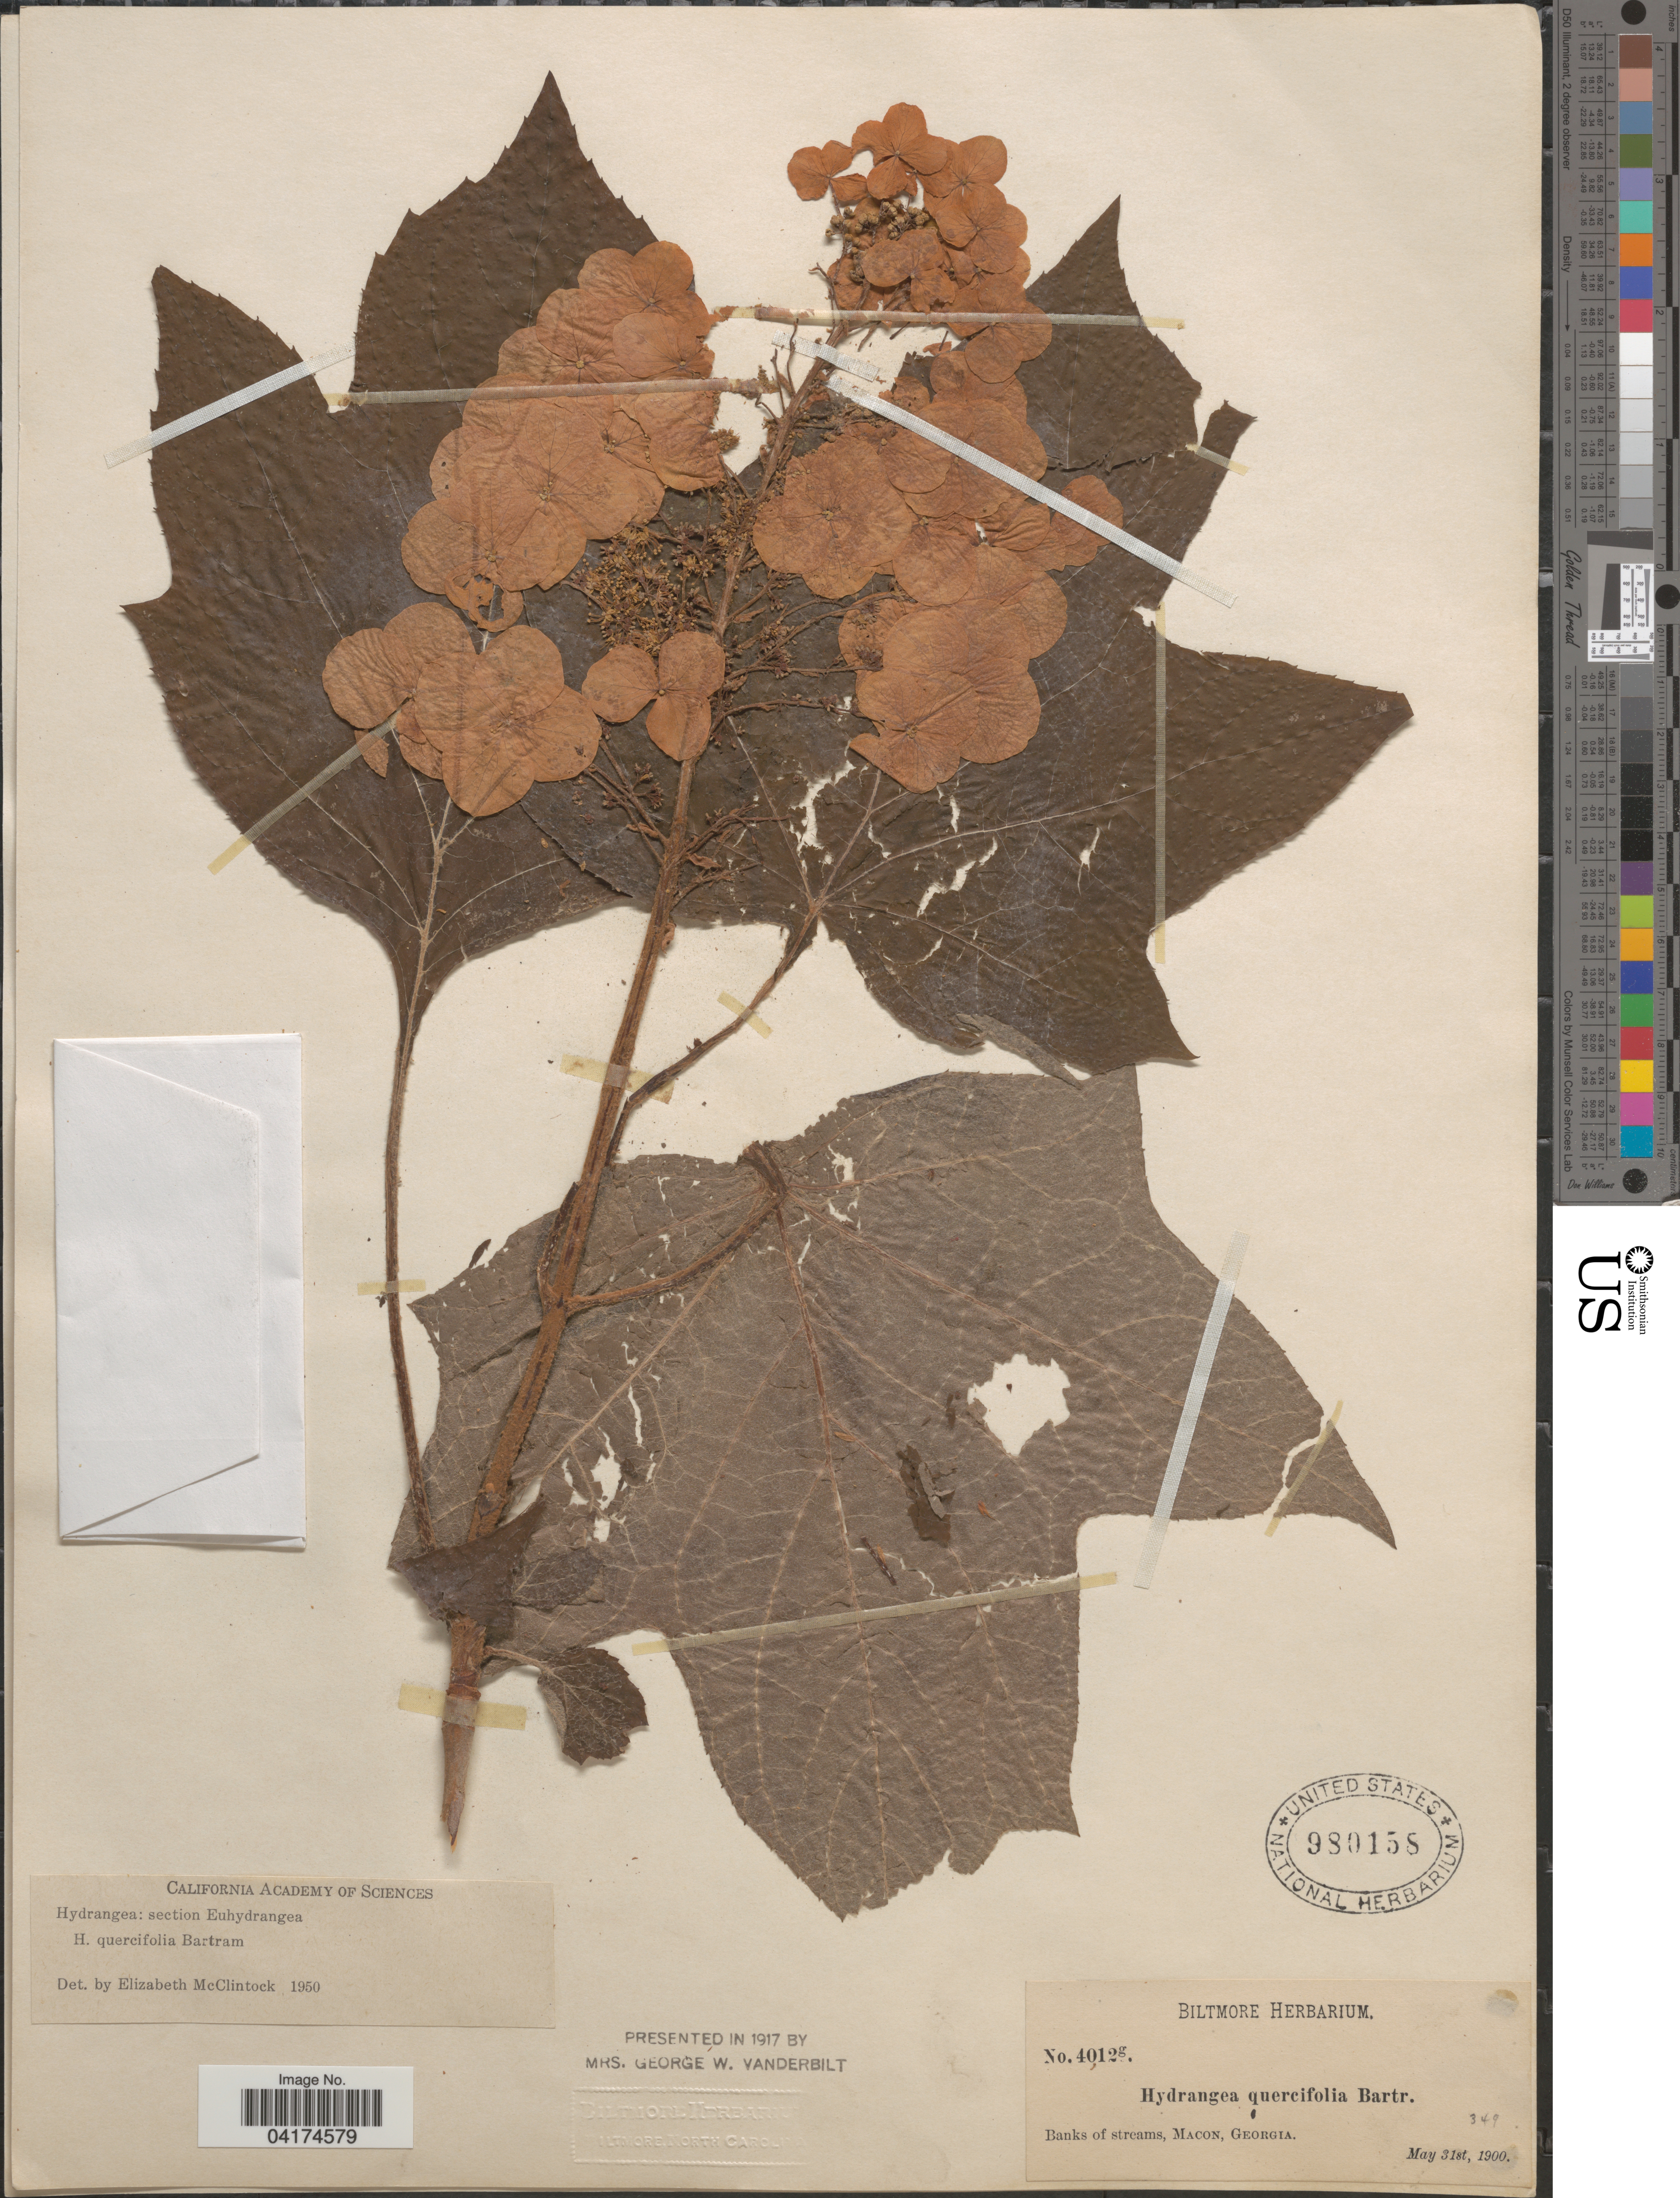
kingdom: Plantae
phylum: Tracheophyta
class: Magnoliopsida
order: Cornales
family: Hydrangeaceae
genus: Hydrangea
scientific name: Hydrangea quercifolia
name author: W. Bartram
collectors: ex herb. Biltmore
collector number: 4012g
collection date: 1900-05-31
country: United States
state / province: Georgia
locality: Banks of streams, Macon.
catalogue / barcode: US 980158